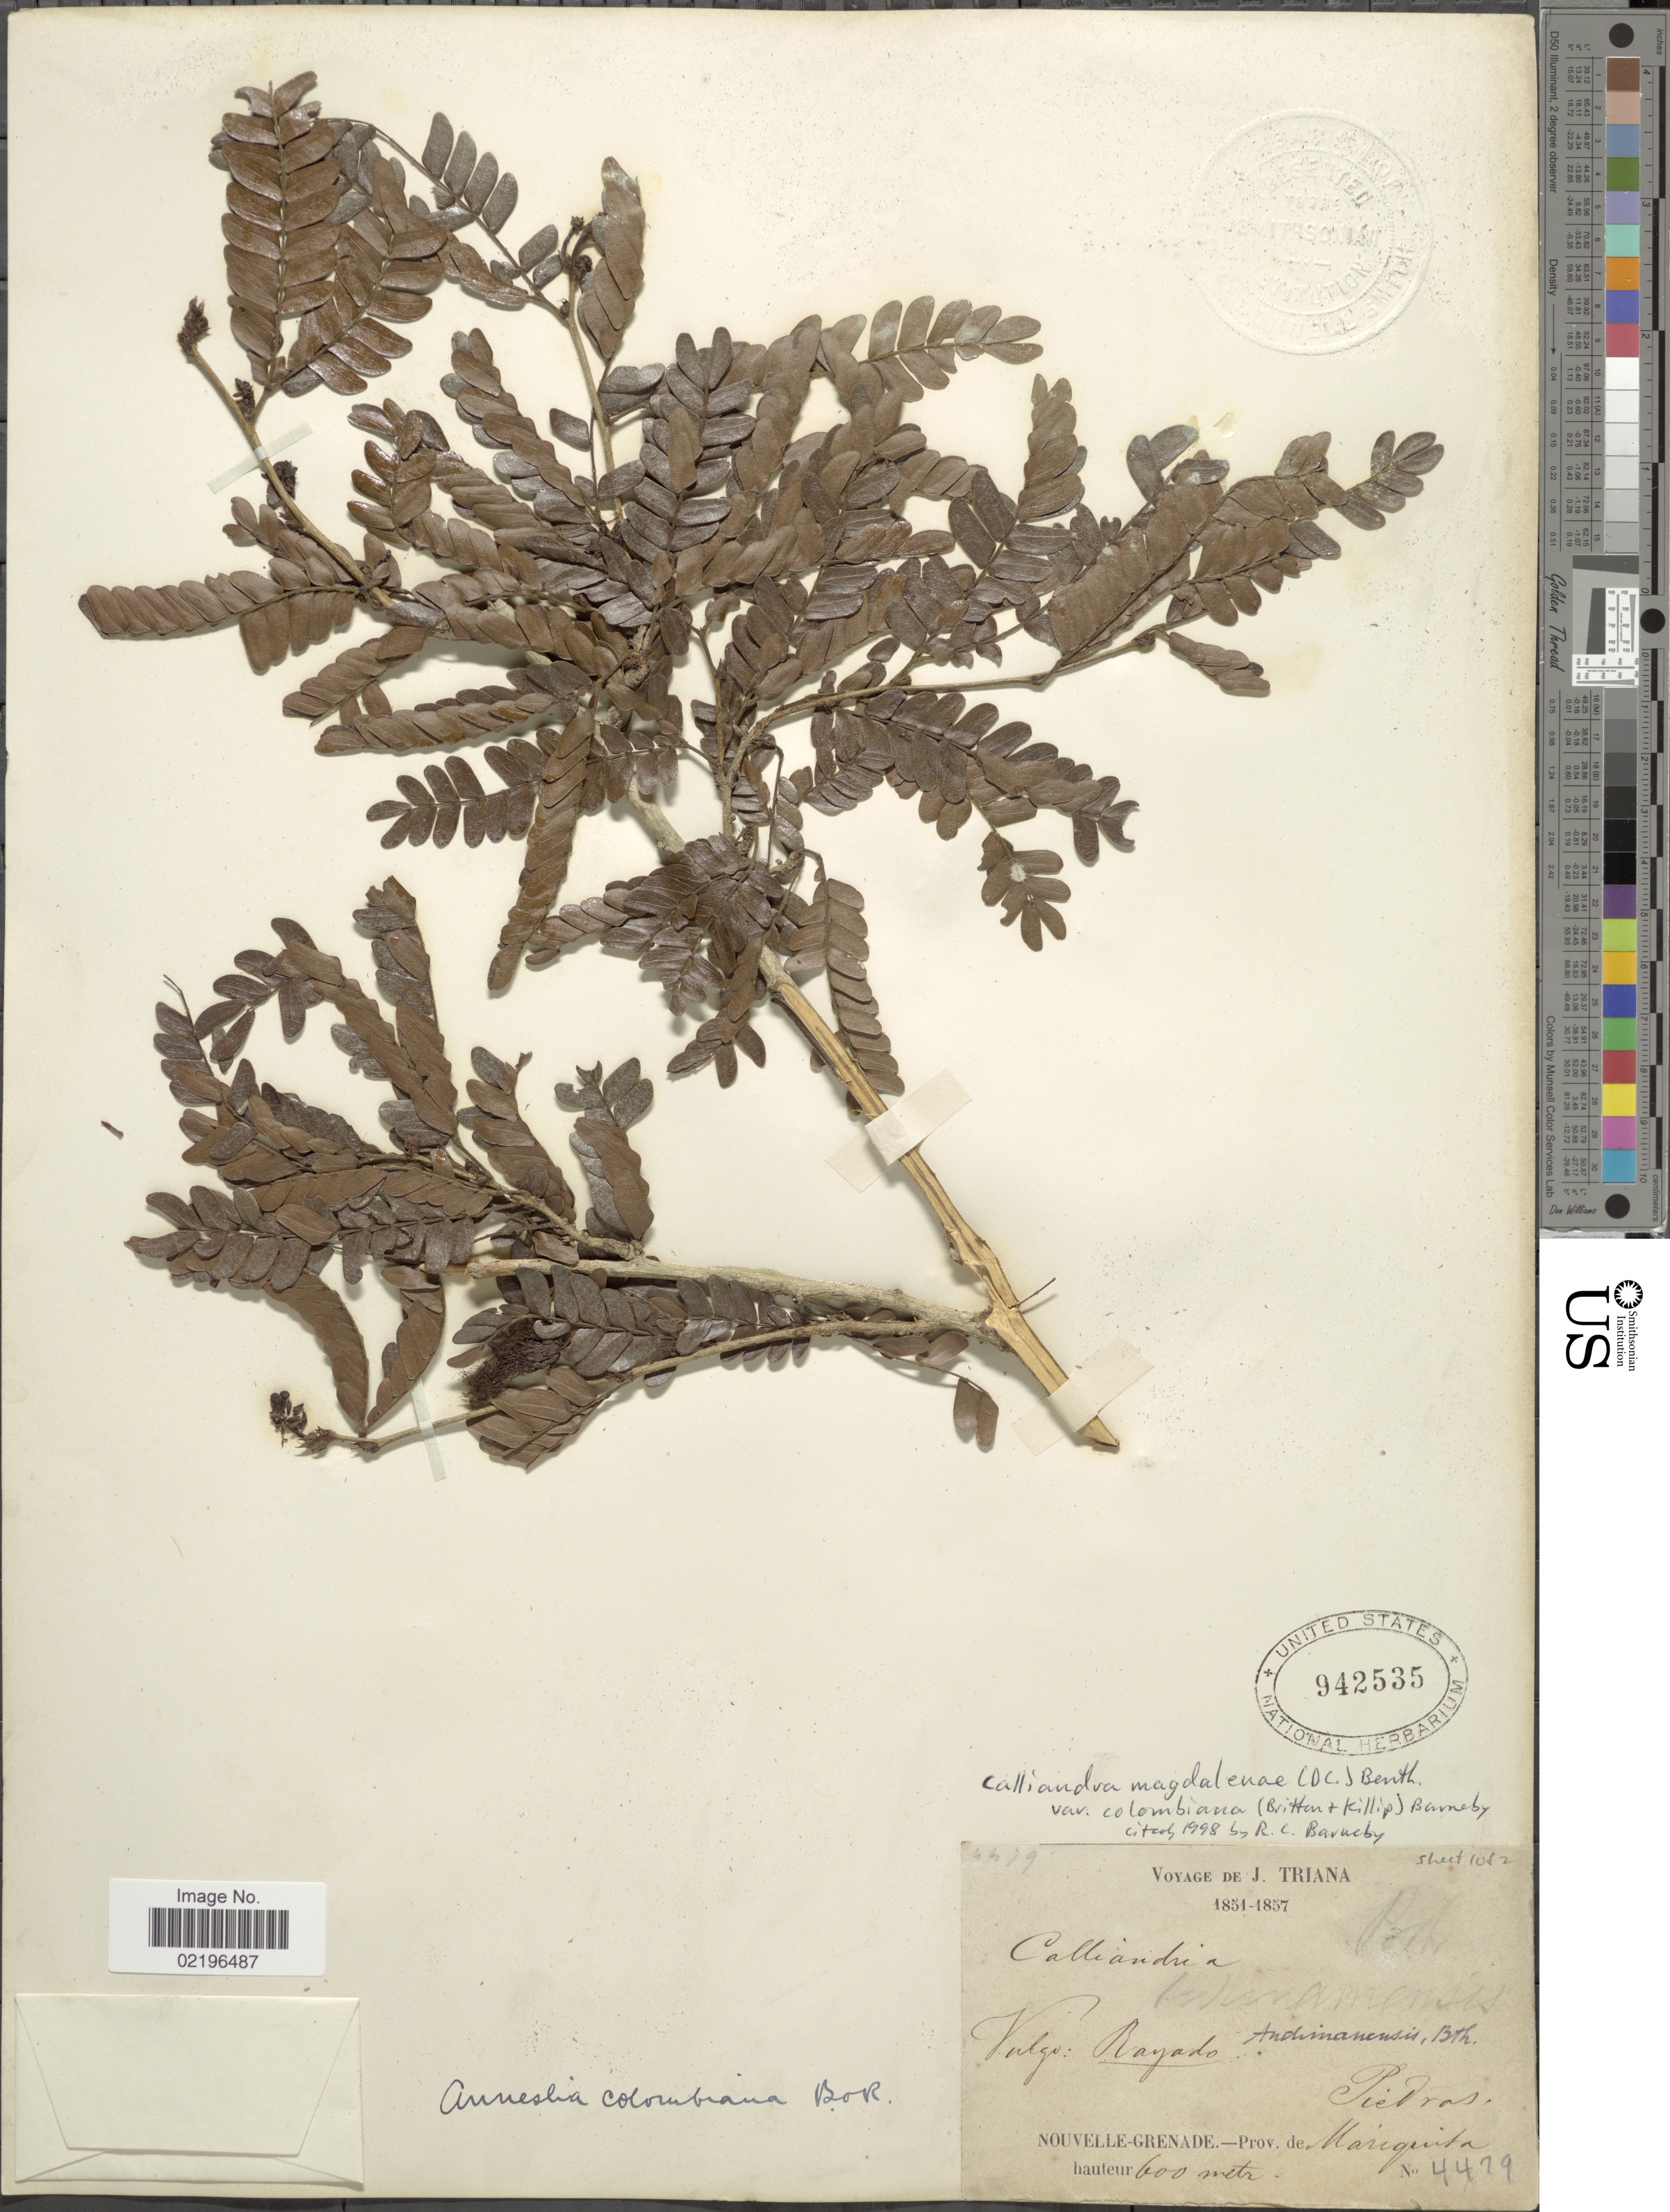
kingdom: Plantae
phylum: Tracheophyta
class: Magnoliopsida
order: Fabales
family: Fabaceae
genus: Calliandra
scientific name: Calliandra magdalenae var. colombiana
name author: (Britton & Rose) Barneby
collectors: J. Triana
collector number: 4479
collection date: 1851/1857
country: Colombia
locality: Nouvelle- Grenade. - Prov de Mariquita. Piedras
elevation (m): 600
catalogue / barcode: US 942535